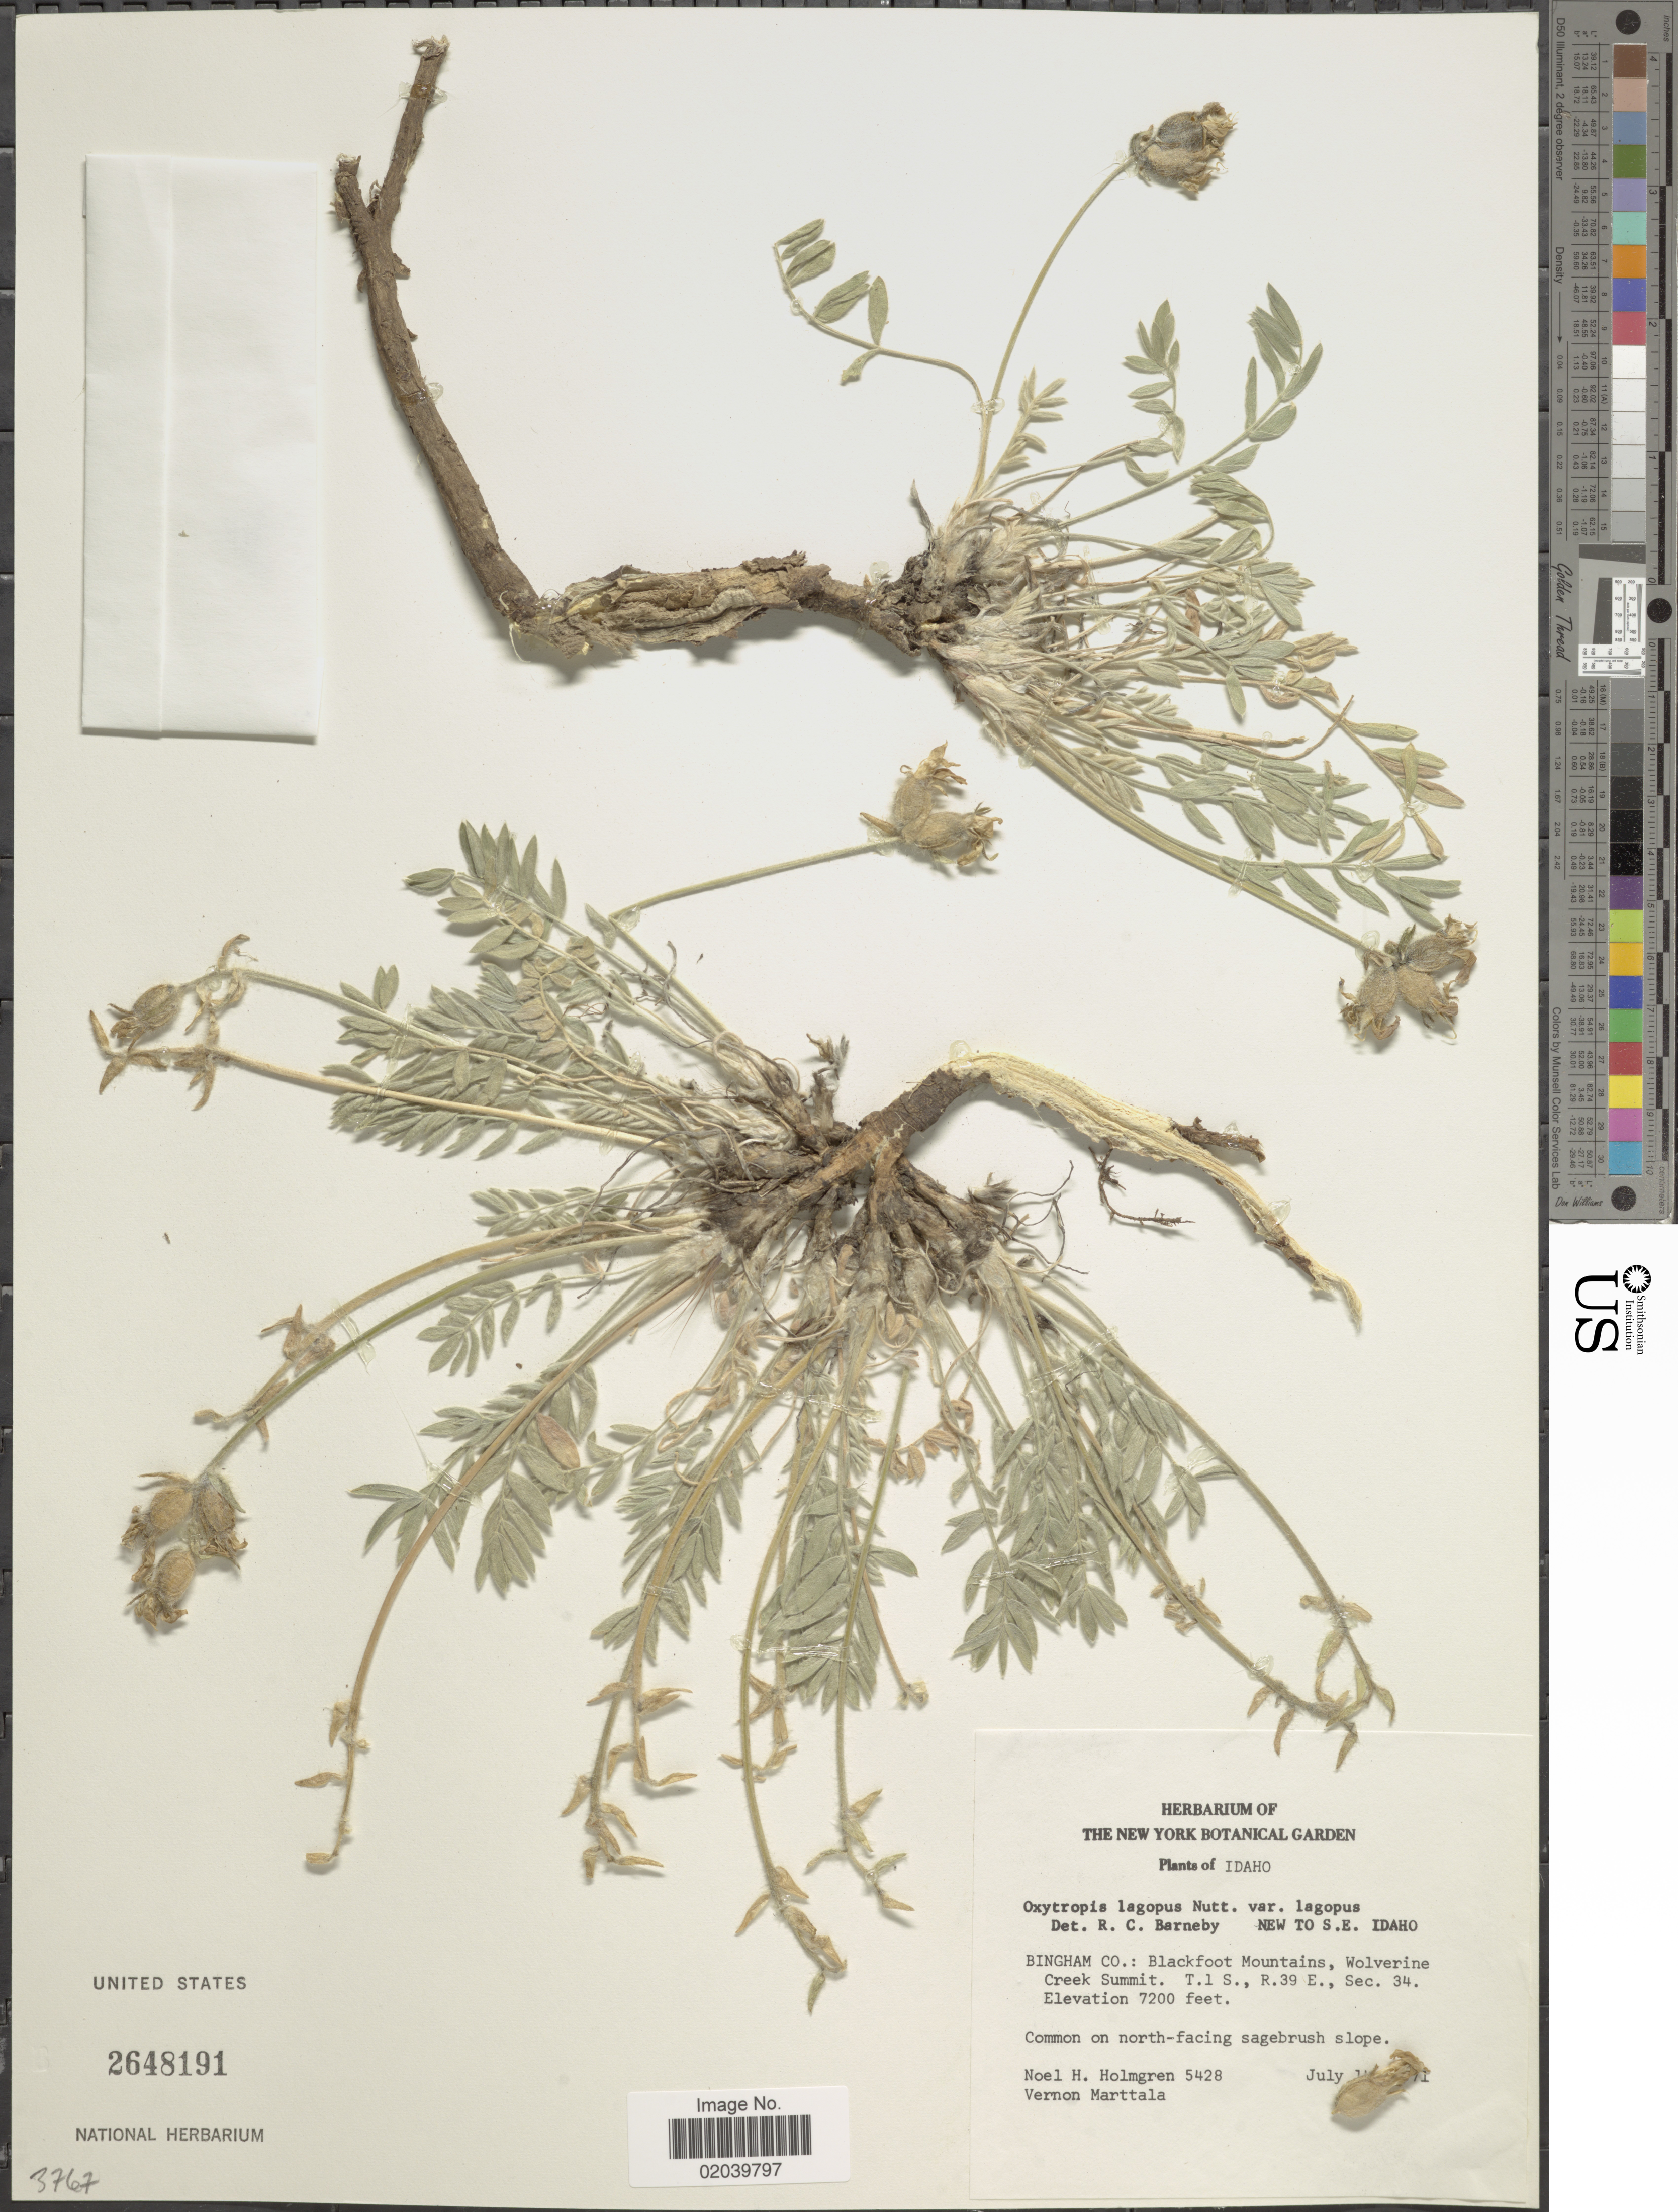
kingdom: Plantae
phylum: Tracheophyta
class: Magnoliopsida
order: Fabales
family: Fabaceae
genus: Oxytropis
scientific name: Oxytropis lagopus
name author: Nutt.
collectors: N. H. Holmgren & V. Marttala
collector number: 5428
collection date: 1971-07-14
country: United States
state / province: Idaho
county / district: Bingham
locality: Blackfoot Mountains, Wolverine Creek Summit. T.1 S., R.39 E., Sec. 34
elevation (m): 2195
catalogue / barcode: US 2648191